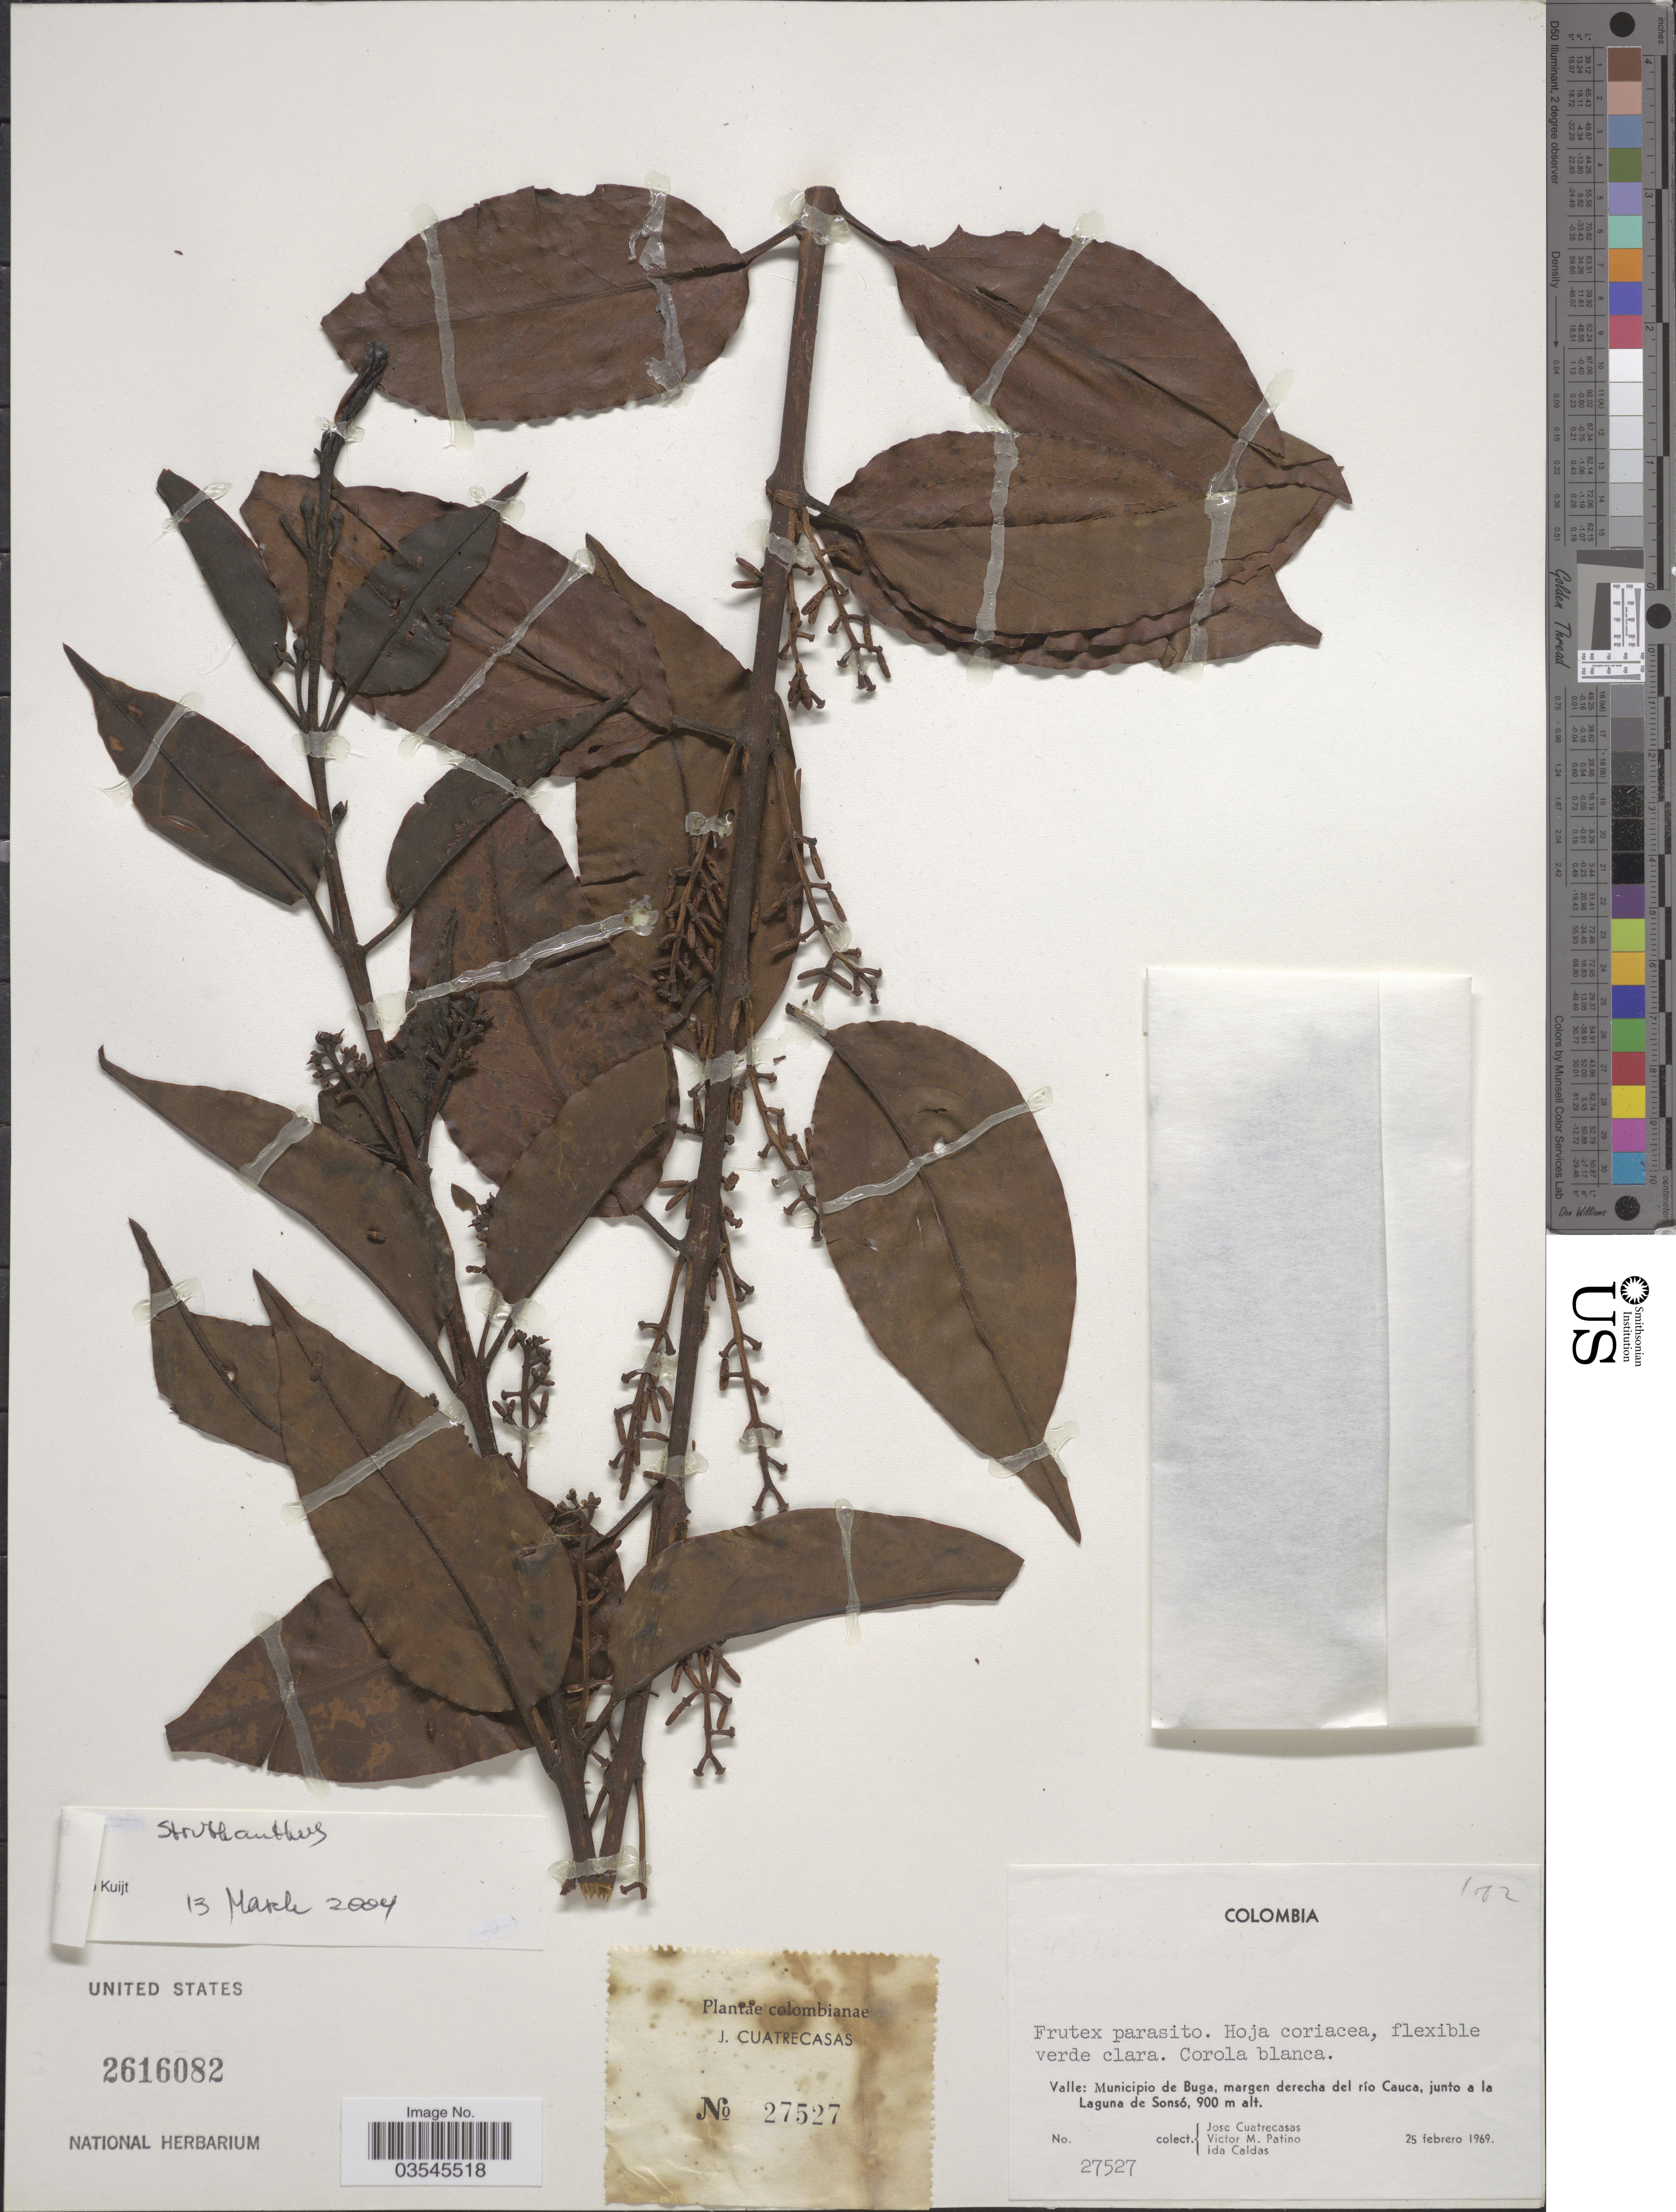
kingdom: Plantae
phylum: Tracheophyta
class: Magnoliopsida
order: Santalales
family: Loranthaceae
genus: Struthanthus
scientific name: Struthanthus sp.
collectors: J. Cuatrecasas, V. M. Patiño & I. Caldas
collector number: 27527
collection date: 1969-02-25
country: Colombia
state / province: Valle del Cauca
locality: Valle: Municipio de Buga, margen derecha del río Cauca, junto a la Laguna de Sonsó.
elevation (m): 900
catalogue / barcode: US 2616082